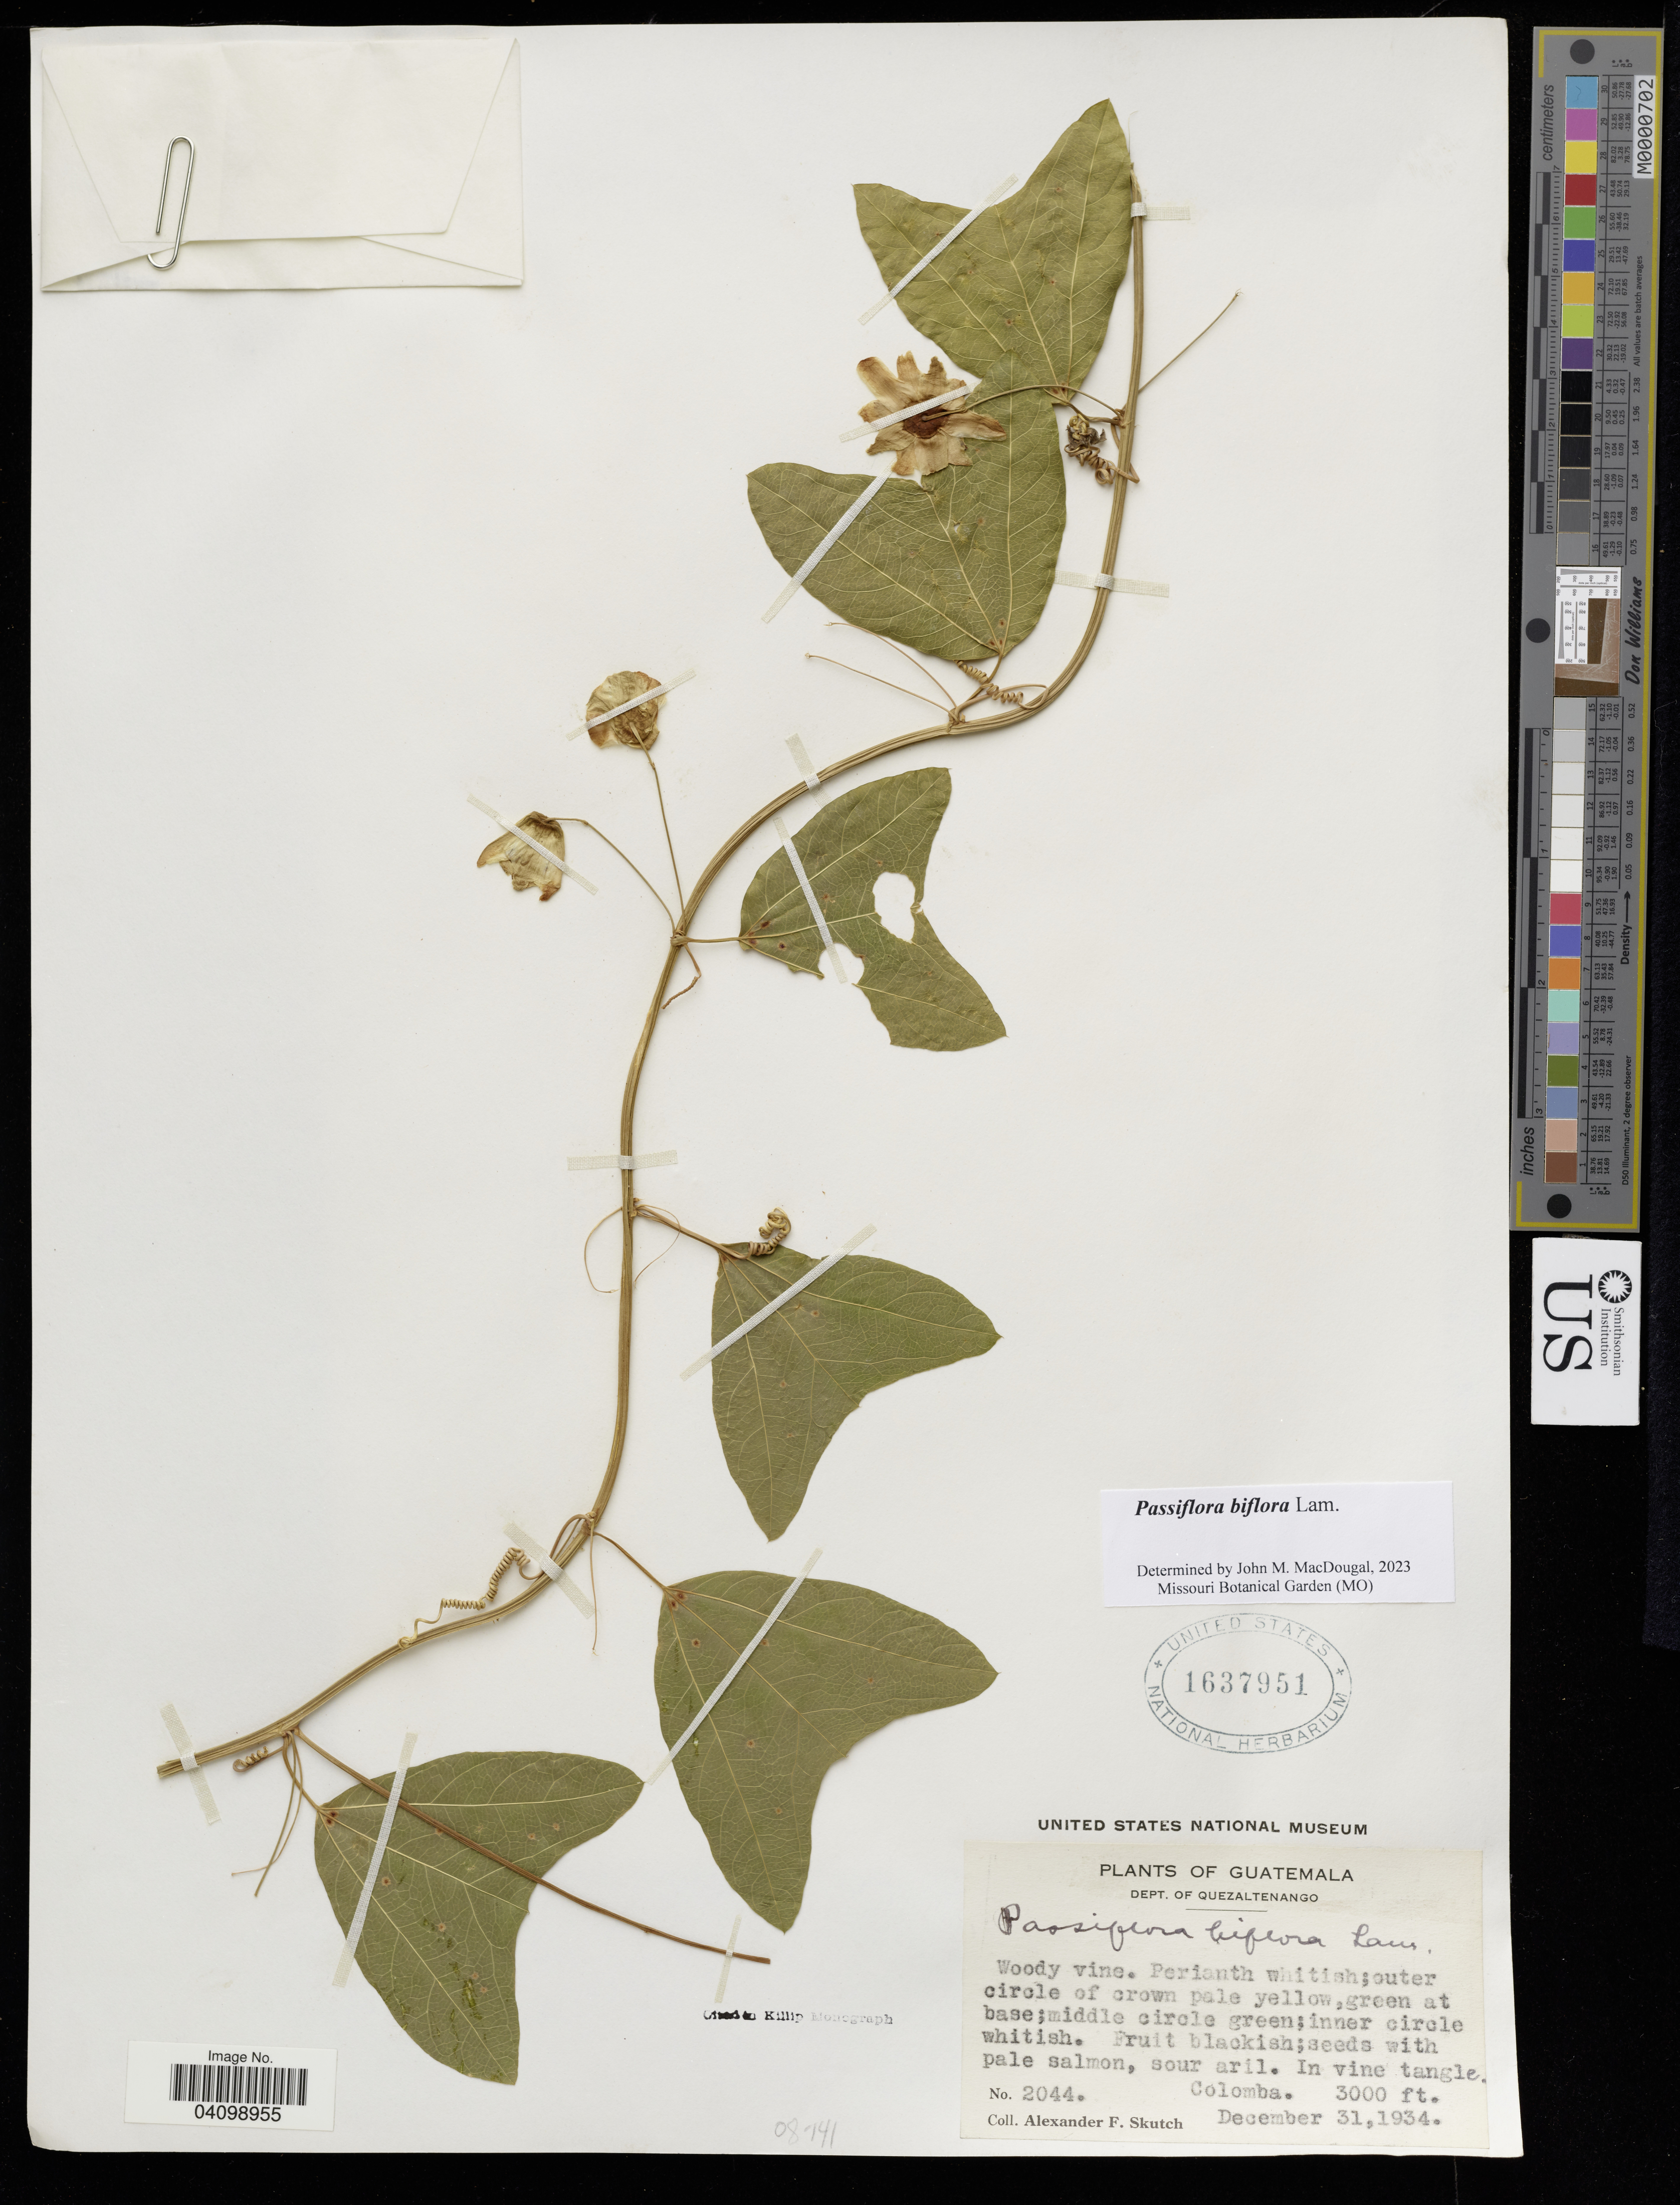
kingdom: Plantae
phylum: Tracheophyta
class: Magnoliopsida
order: Malpighiales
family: Passifloraceae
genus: Passiflora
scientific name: Passiflora biflora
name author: Lam.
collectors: A. F. Skutch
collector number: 2044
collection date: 1934-12-31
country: Guatemala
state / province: Quezaltenango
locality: Colomba.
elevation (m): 914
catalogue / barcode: US 1637951